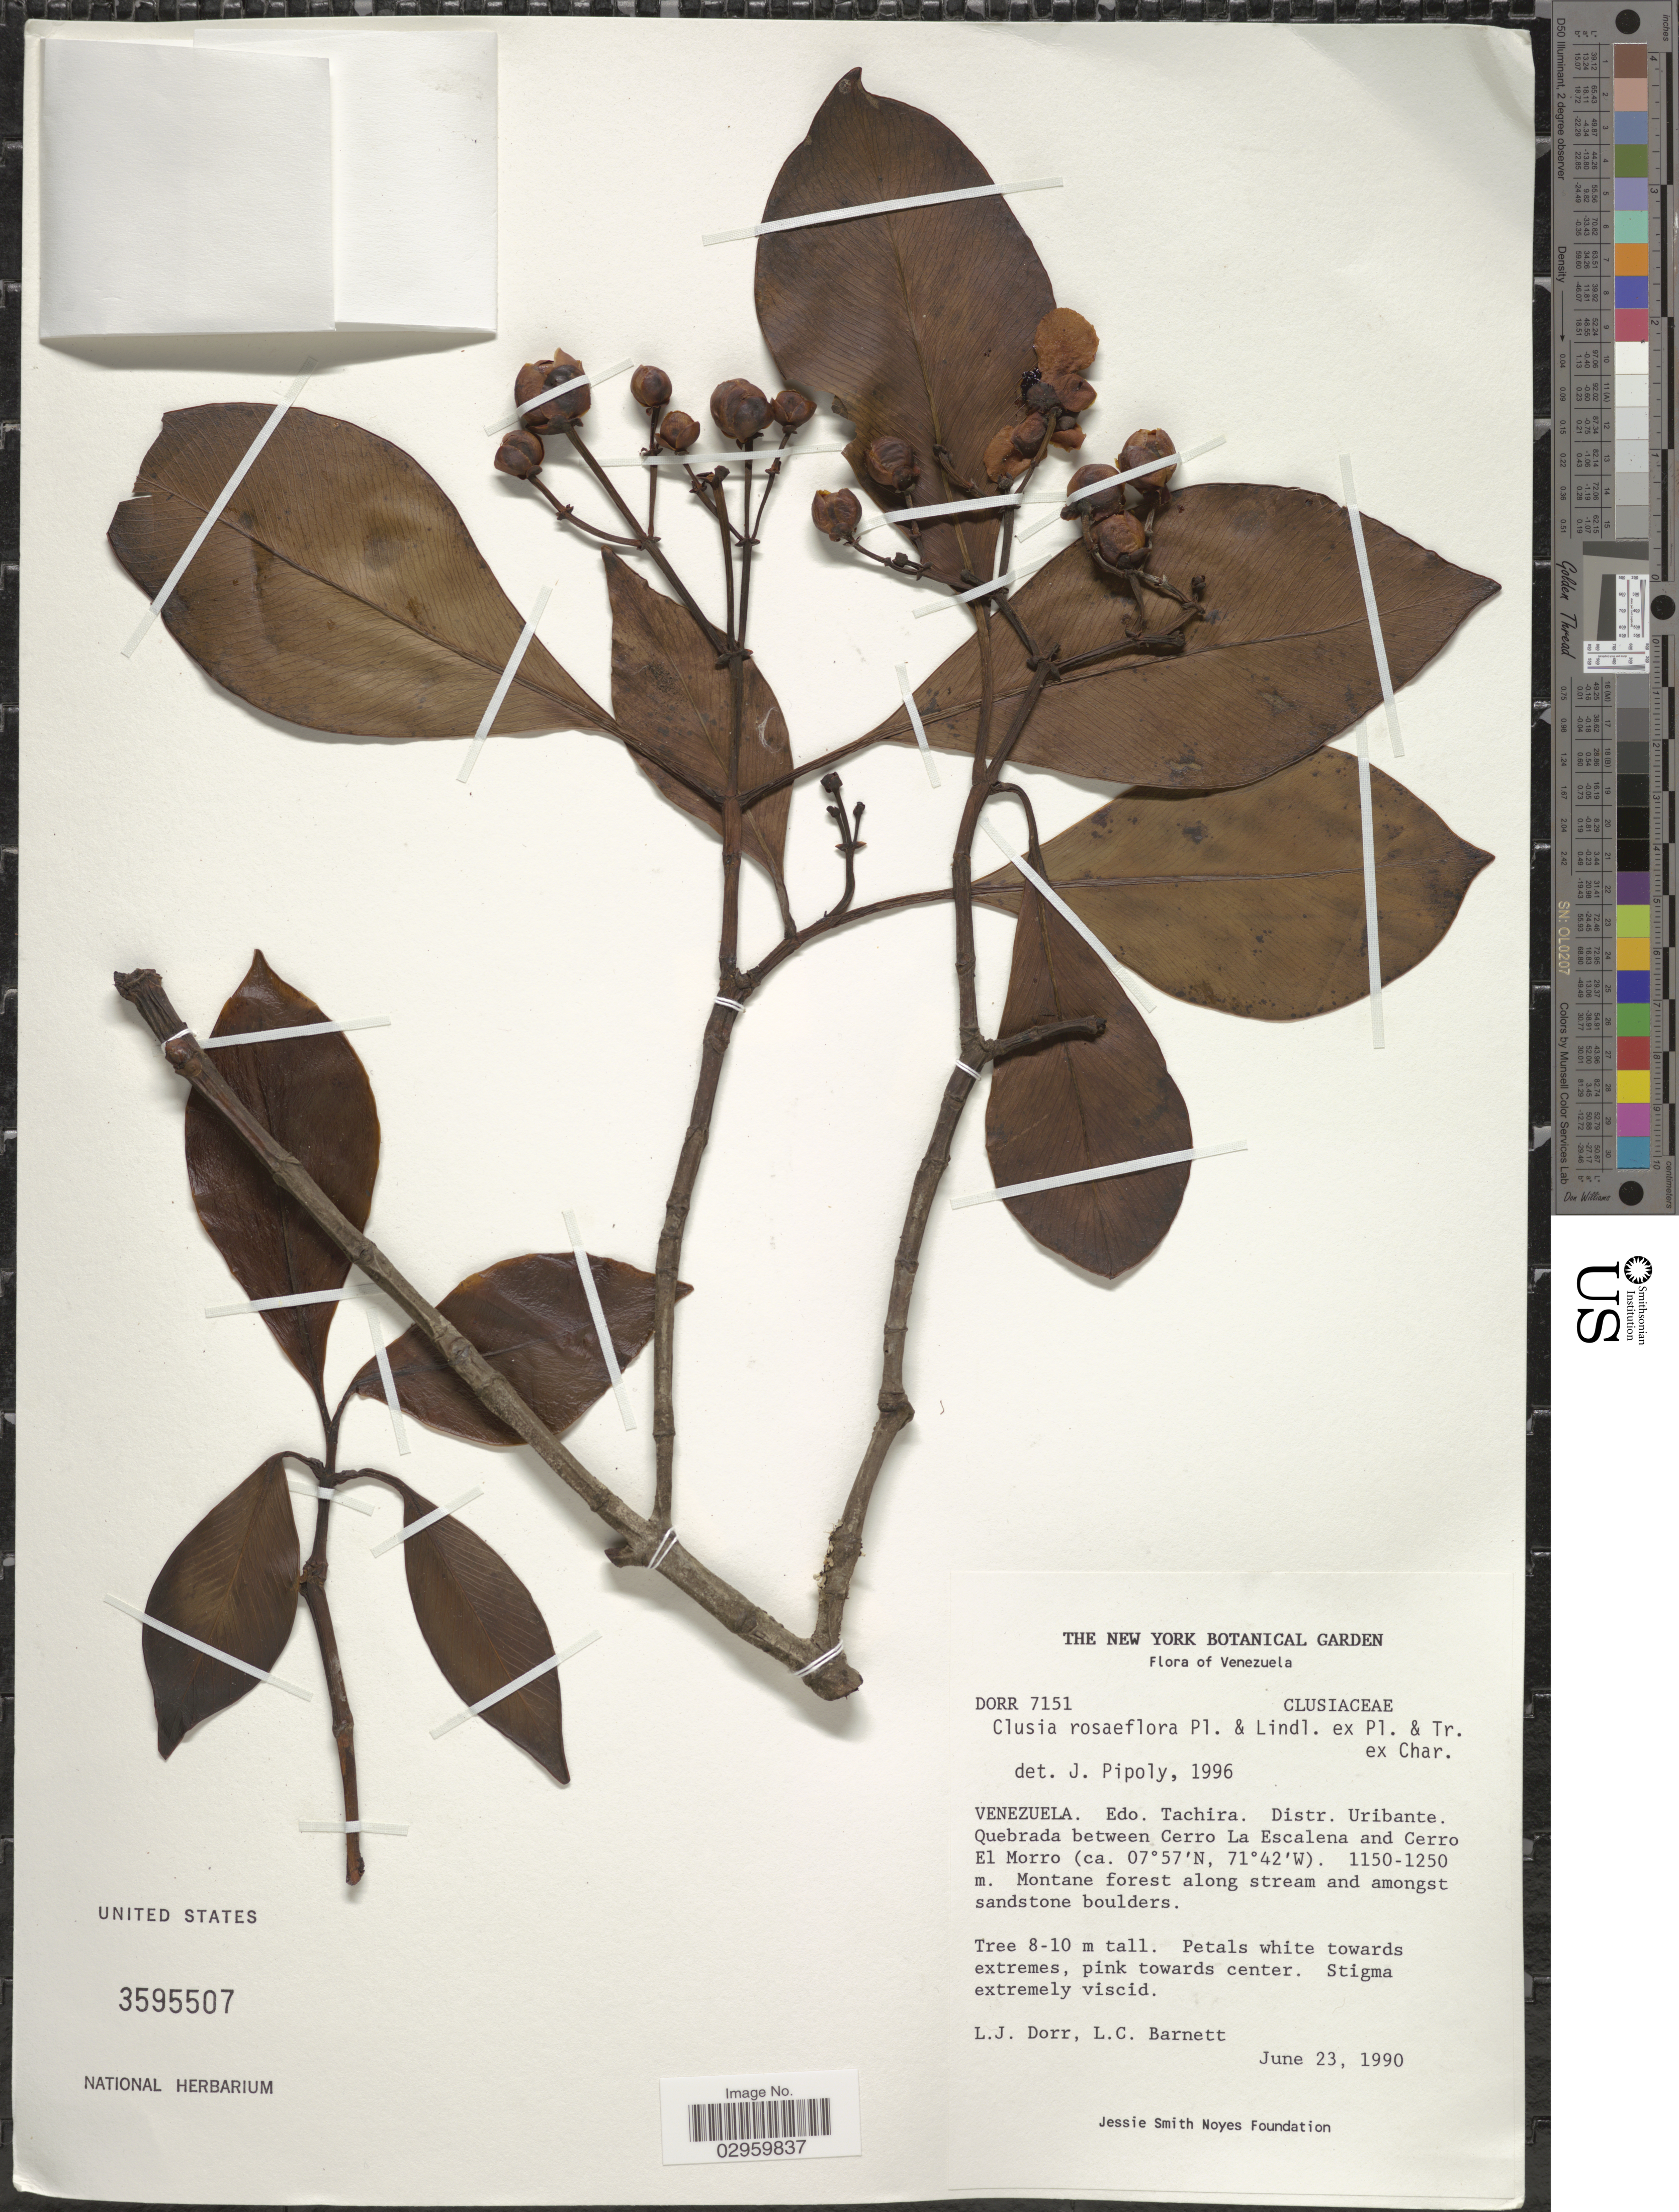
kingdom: Plantae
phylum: Tracheophyta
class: Magnoliopsida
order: Malpighiales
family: Clusiaceae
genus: Clusia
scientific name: Clusia rosiflora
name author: Planch. & Linden ex Planch. & Triana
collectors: L. J. Dorr & L. C. Barnett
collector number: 7151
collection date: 1990-06-23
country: Venezuela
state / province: Táchira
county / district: Uribante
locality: Quebrada between Cerro La Escalena and Cerro El Morro.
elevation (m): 1150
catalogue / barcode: US 3595507